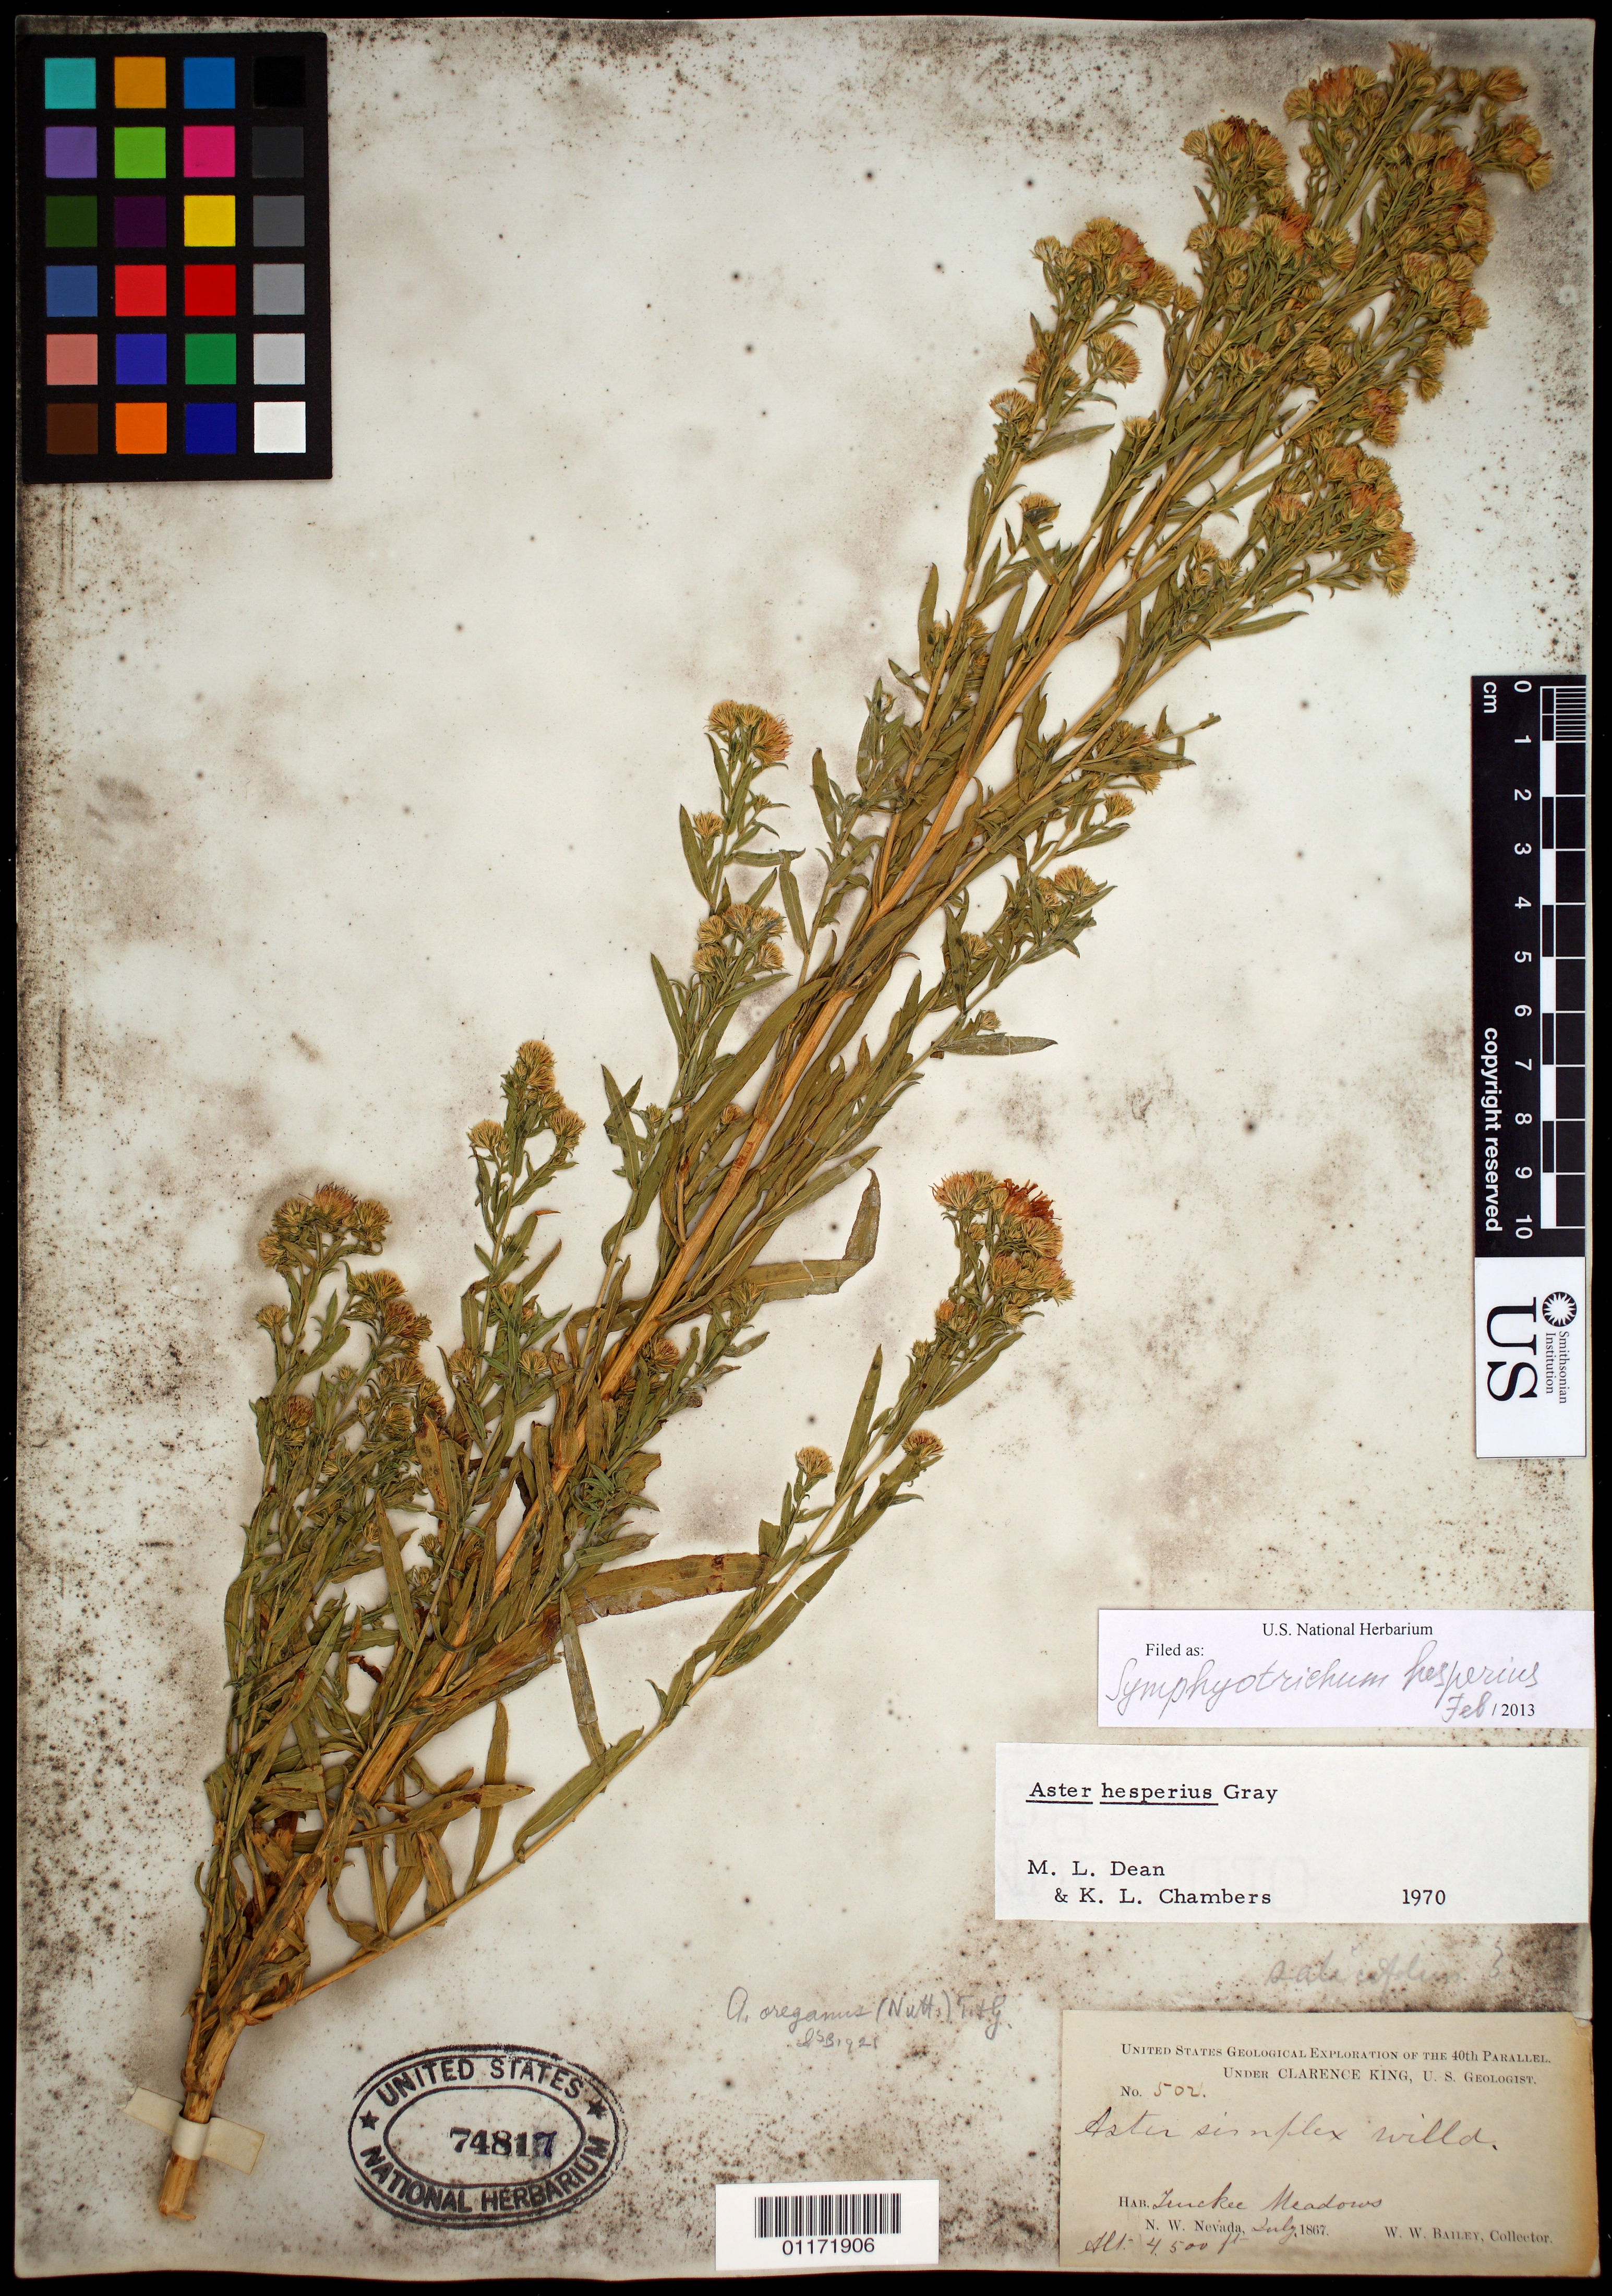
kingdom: Plantae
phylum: Tracheophyta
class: Magnoliopsida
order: Asterales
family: Asteraceae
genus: Symphyotrichum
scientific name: Symphyotrichum hesperium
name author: (A. Gray) Á. Löve & D. Löve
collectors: W. W. Bailey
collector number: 502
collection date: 1867-07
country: United States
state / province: Nevada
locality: Truckee Valley, N.W. Nevada.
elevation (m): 1372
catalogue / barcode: US 74817